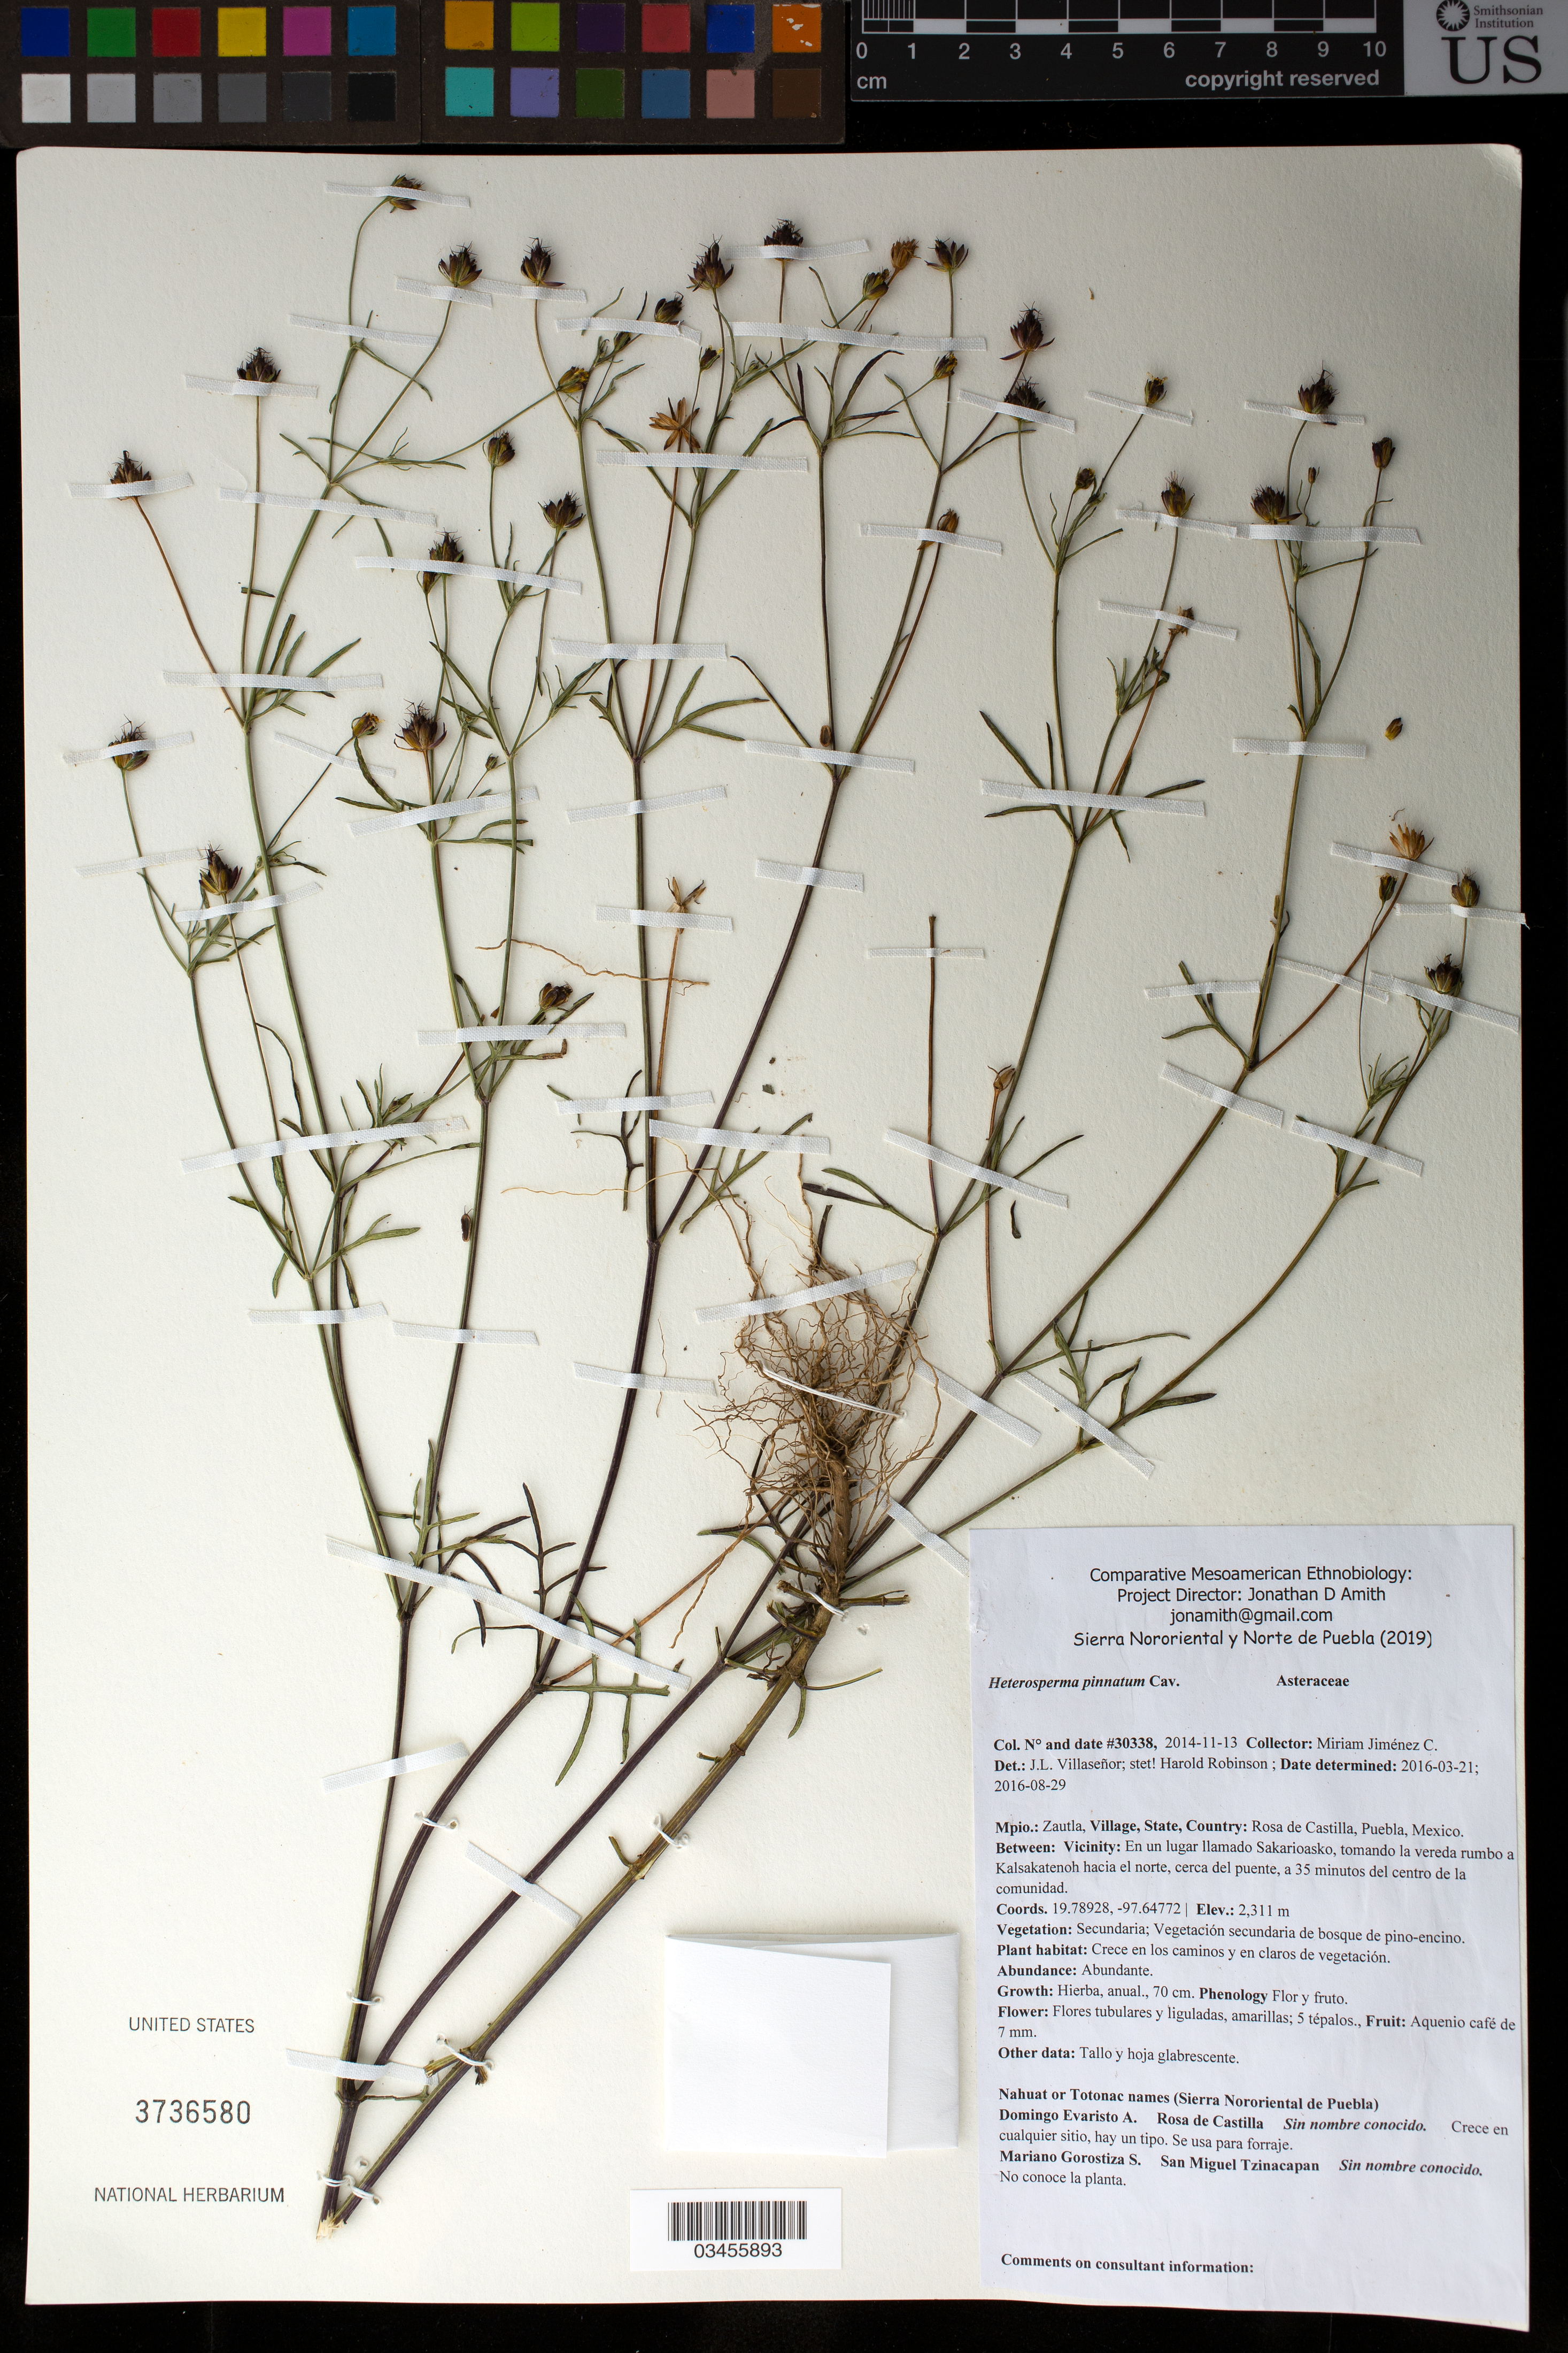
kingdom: Plantae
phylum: Tracheophyta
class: Magnoliopsida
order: Asterales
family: Asteraceae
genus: Heterosperma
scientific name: Heterosperma pinnatum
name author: Cav.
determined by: Robinson, Harold E., (US)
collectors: M. Jiménez Chimil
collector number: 30338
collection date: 2014-11-13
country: México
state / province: Puebla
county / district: Zautla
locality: PUEBLO: Rosa de Castilla; LOCALIDAD EXACTA: En Sakarioasko, tomando la vereda rumbo a Kalsakatenoh hacia el norte, cerca del puente, a 35 minutos del centro de la comunidad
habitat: Vegetación secundaria de bosque de pino-encino; en los caminos y en claros de vegetación.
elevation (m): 2311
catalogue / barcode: US 30338